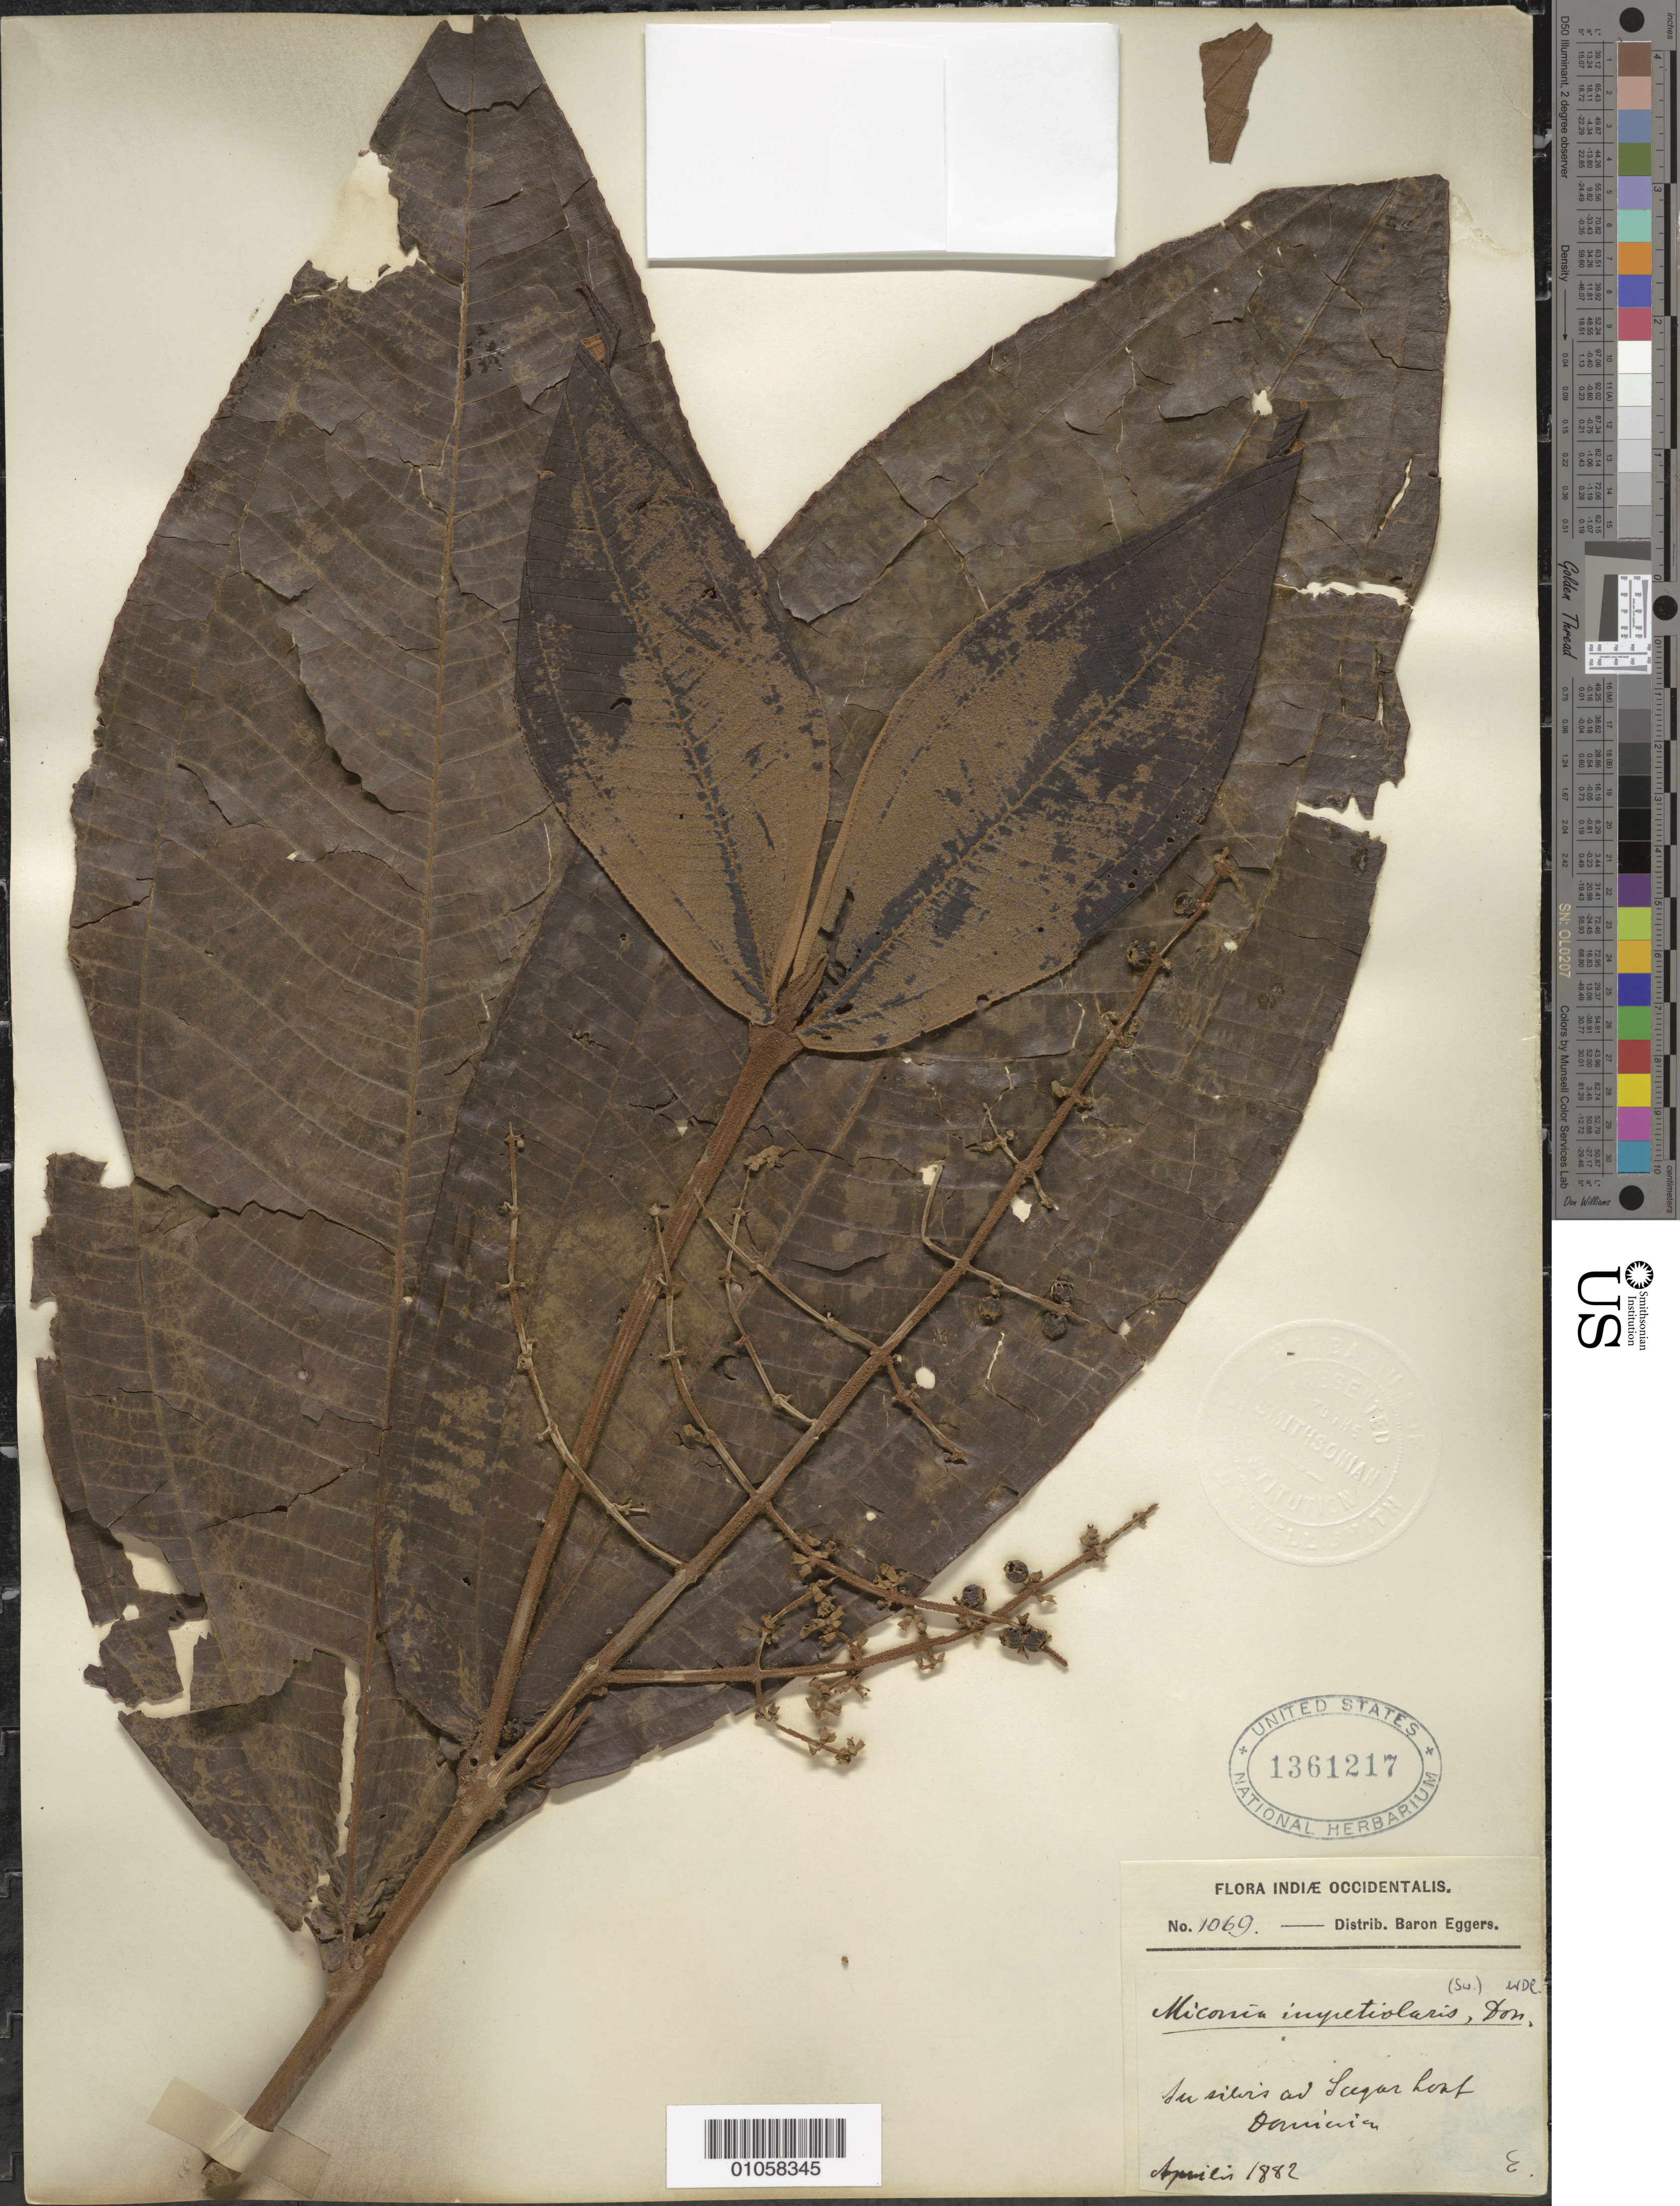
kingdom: Plantae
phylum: Tracheophyta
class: Magnoliopsida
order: Myrtales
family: Melastomataceae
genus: Miconia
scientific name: Miconia impetiolaris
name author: (Sw.) D. Don ex DC.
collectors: H. F. A. von Eggers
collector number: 1069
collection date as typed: Apr 1882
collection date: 1882-04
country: Dominica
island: Dominica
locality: Sugar Loaf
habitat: In sylvis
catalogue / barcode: US 1361217